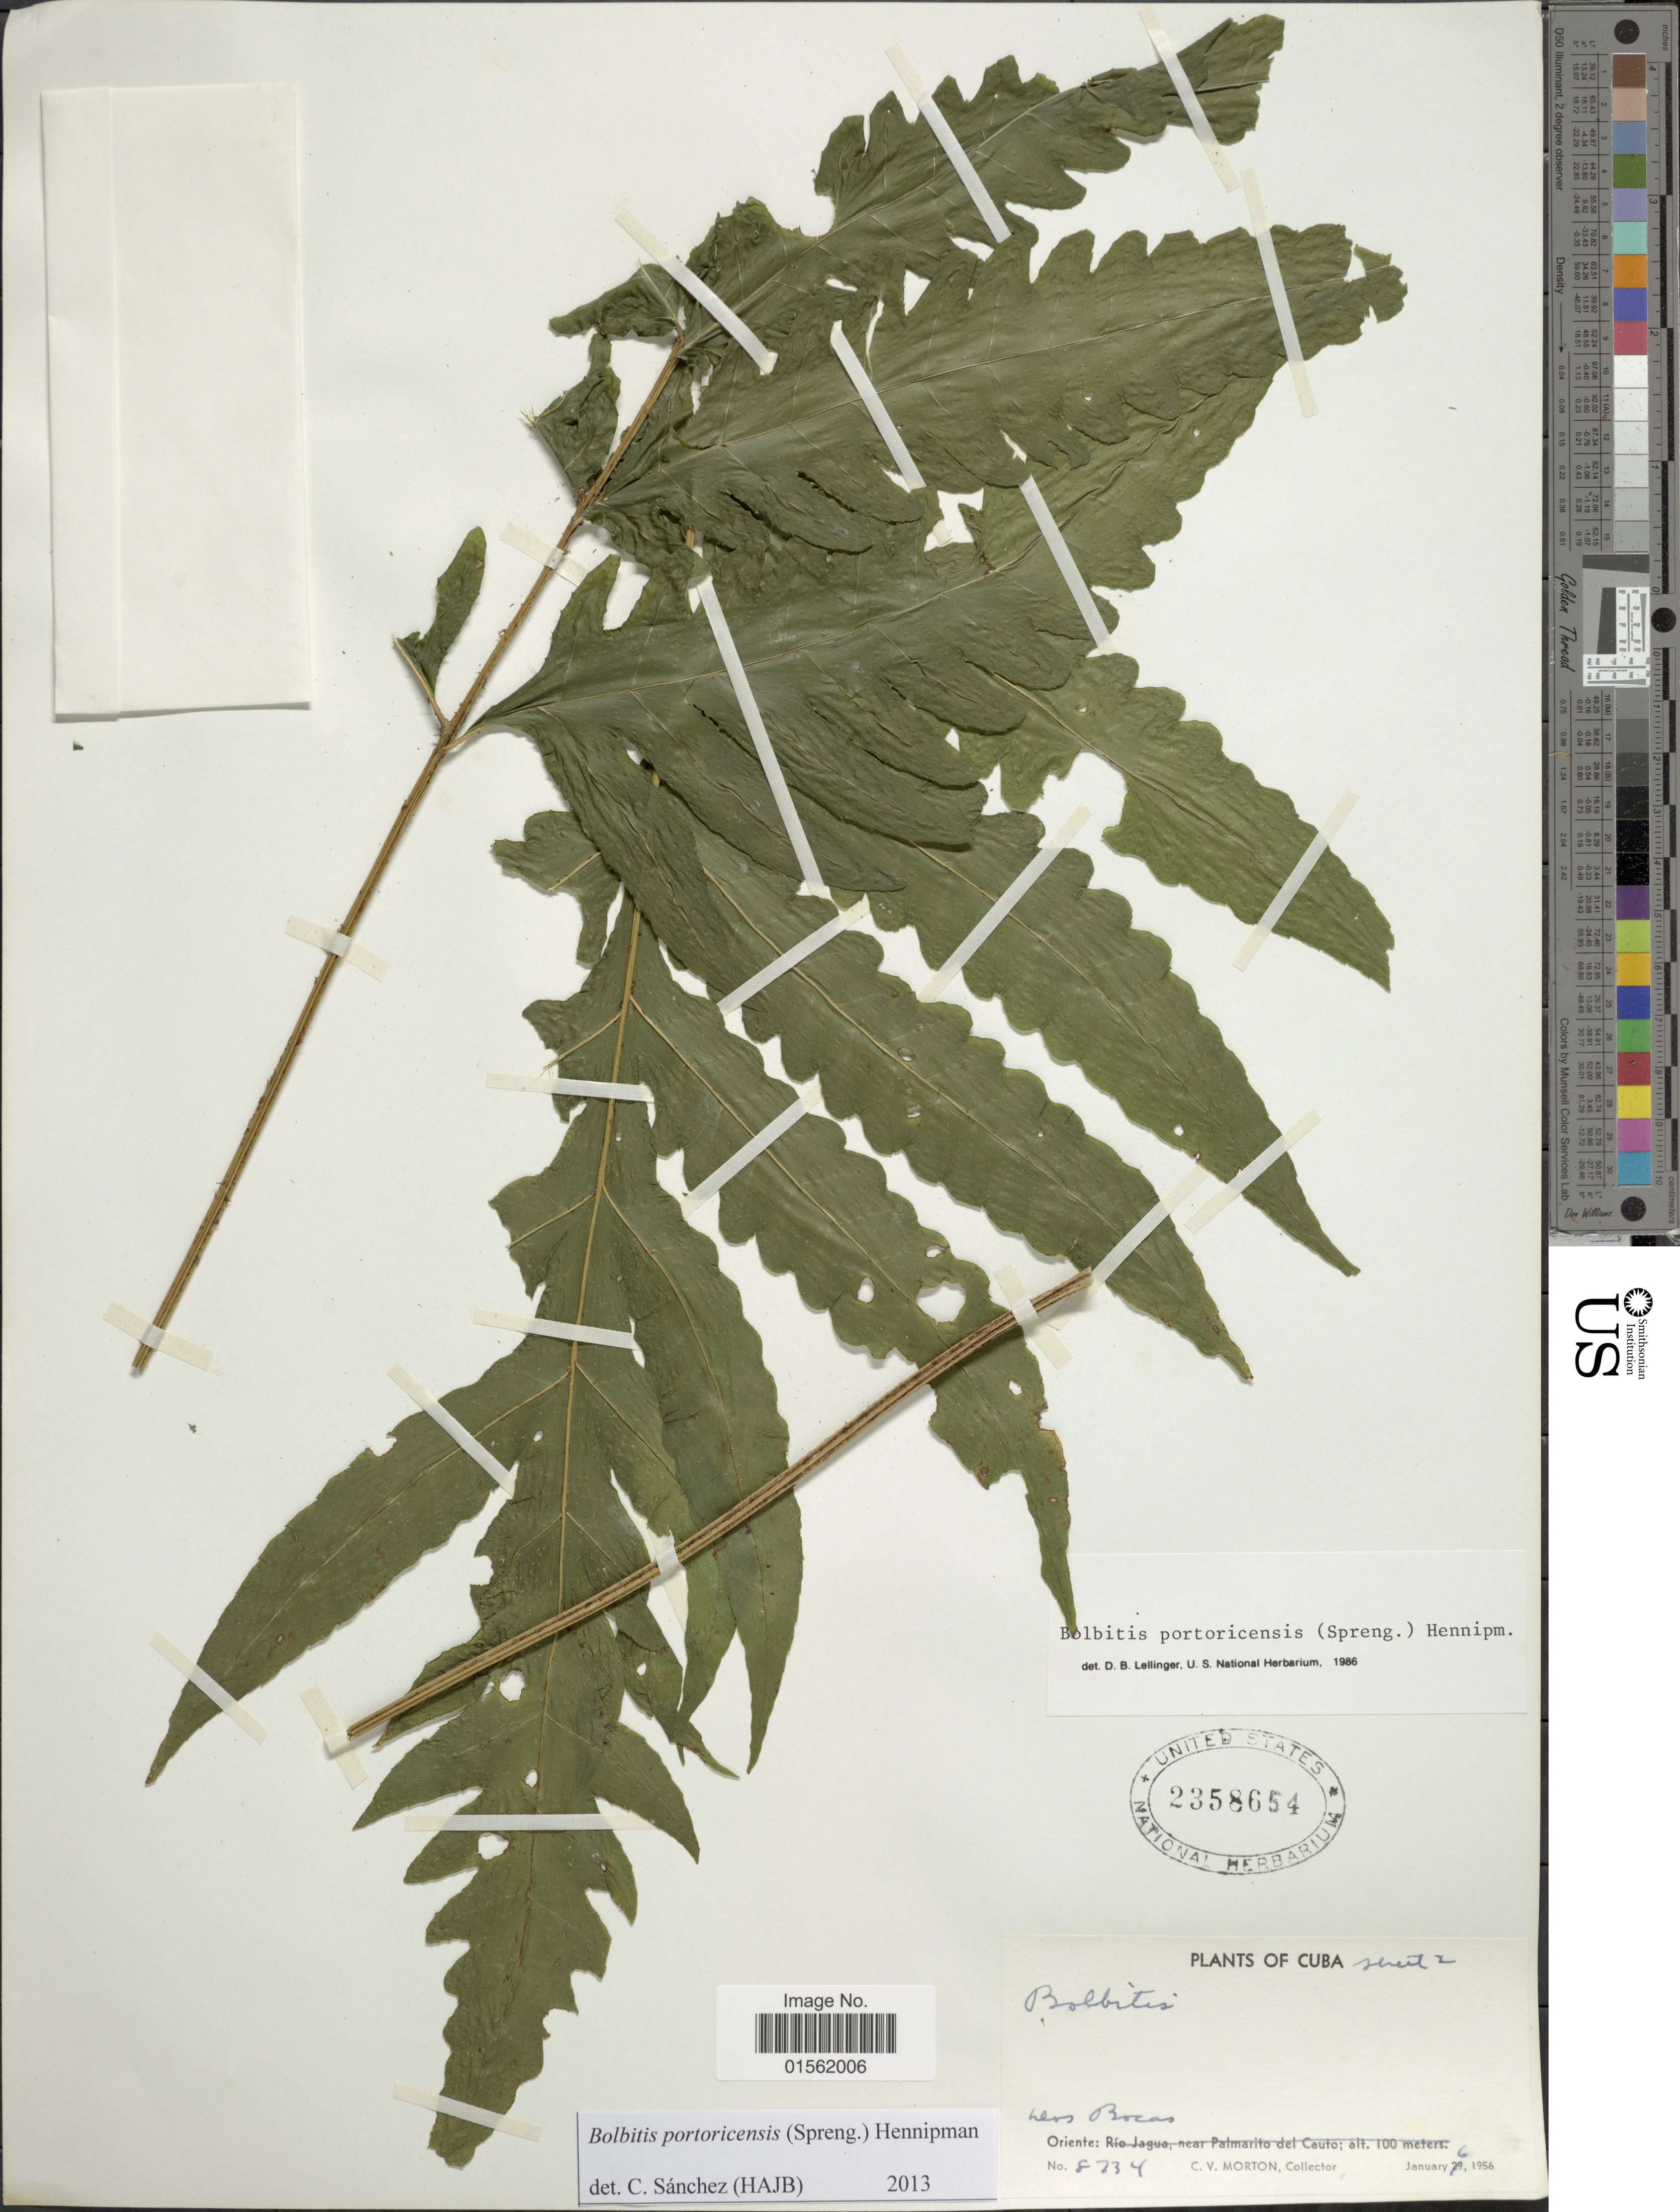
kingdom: Plantae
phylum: Tracheophyta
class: Polypodiopsida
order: Polypodiales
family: Dryopteridaceae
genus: Bolbitis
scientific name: Bolbitis portoricensis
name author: (Spreng.) Hennipman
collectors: C. V. Morton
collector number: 8234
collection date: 1956-01-06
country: Cuba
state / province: Oriente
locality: Dos Bocos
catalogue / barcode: US 2358654